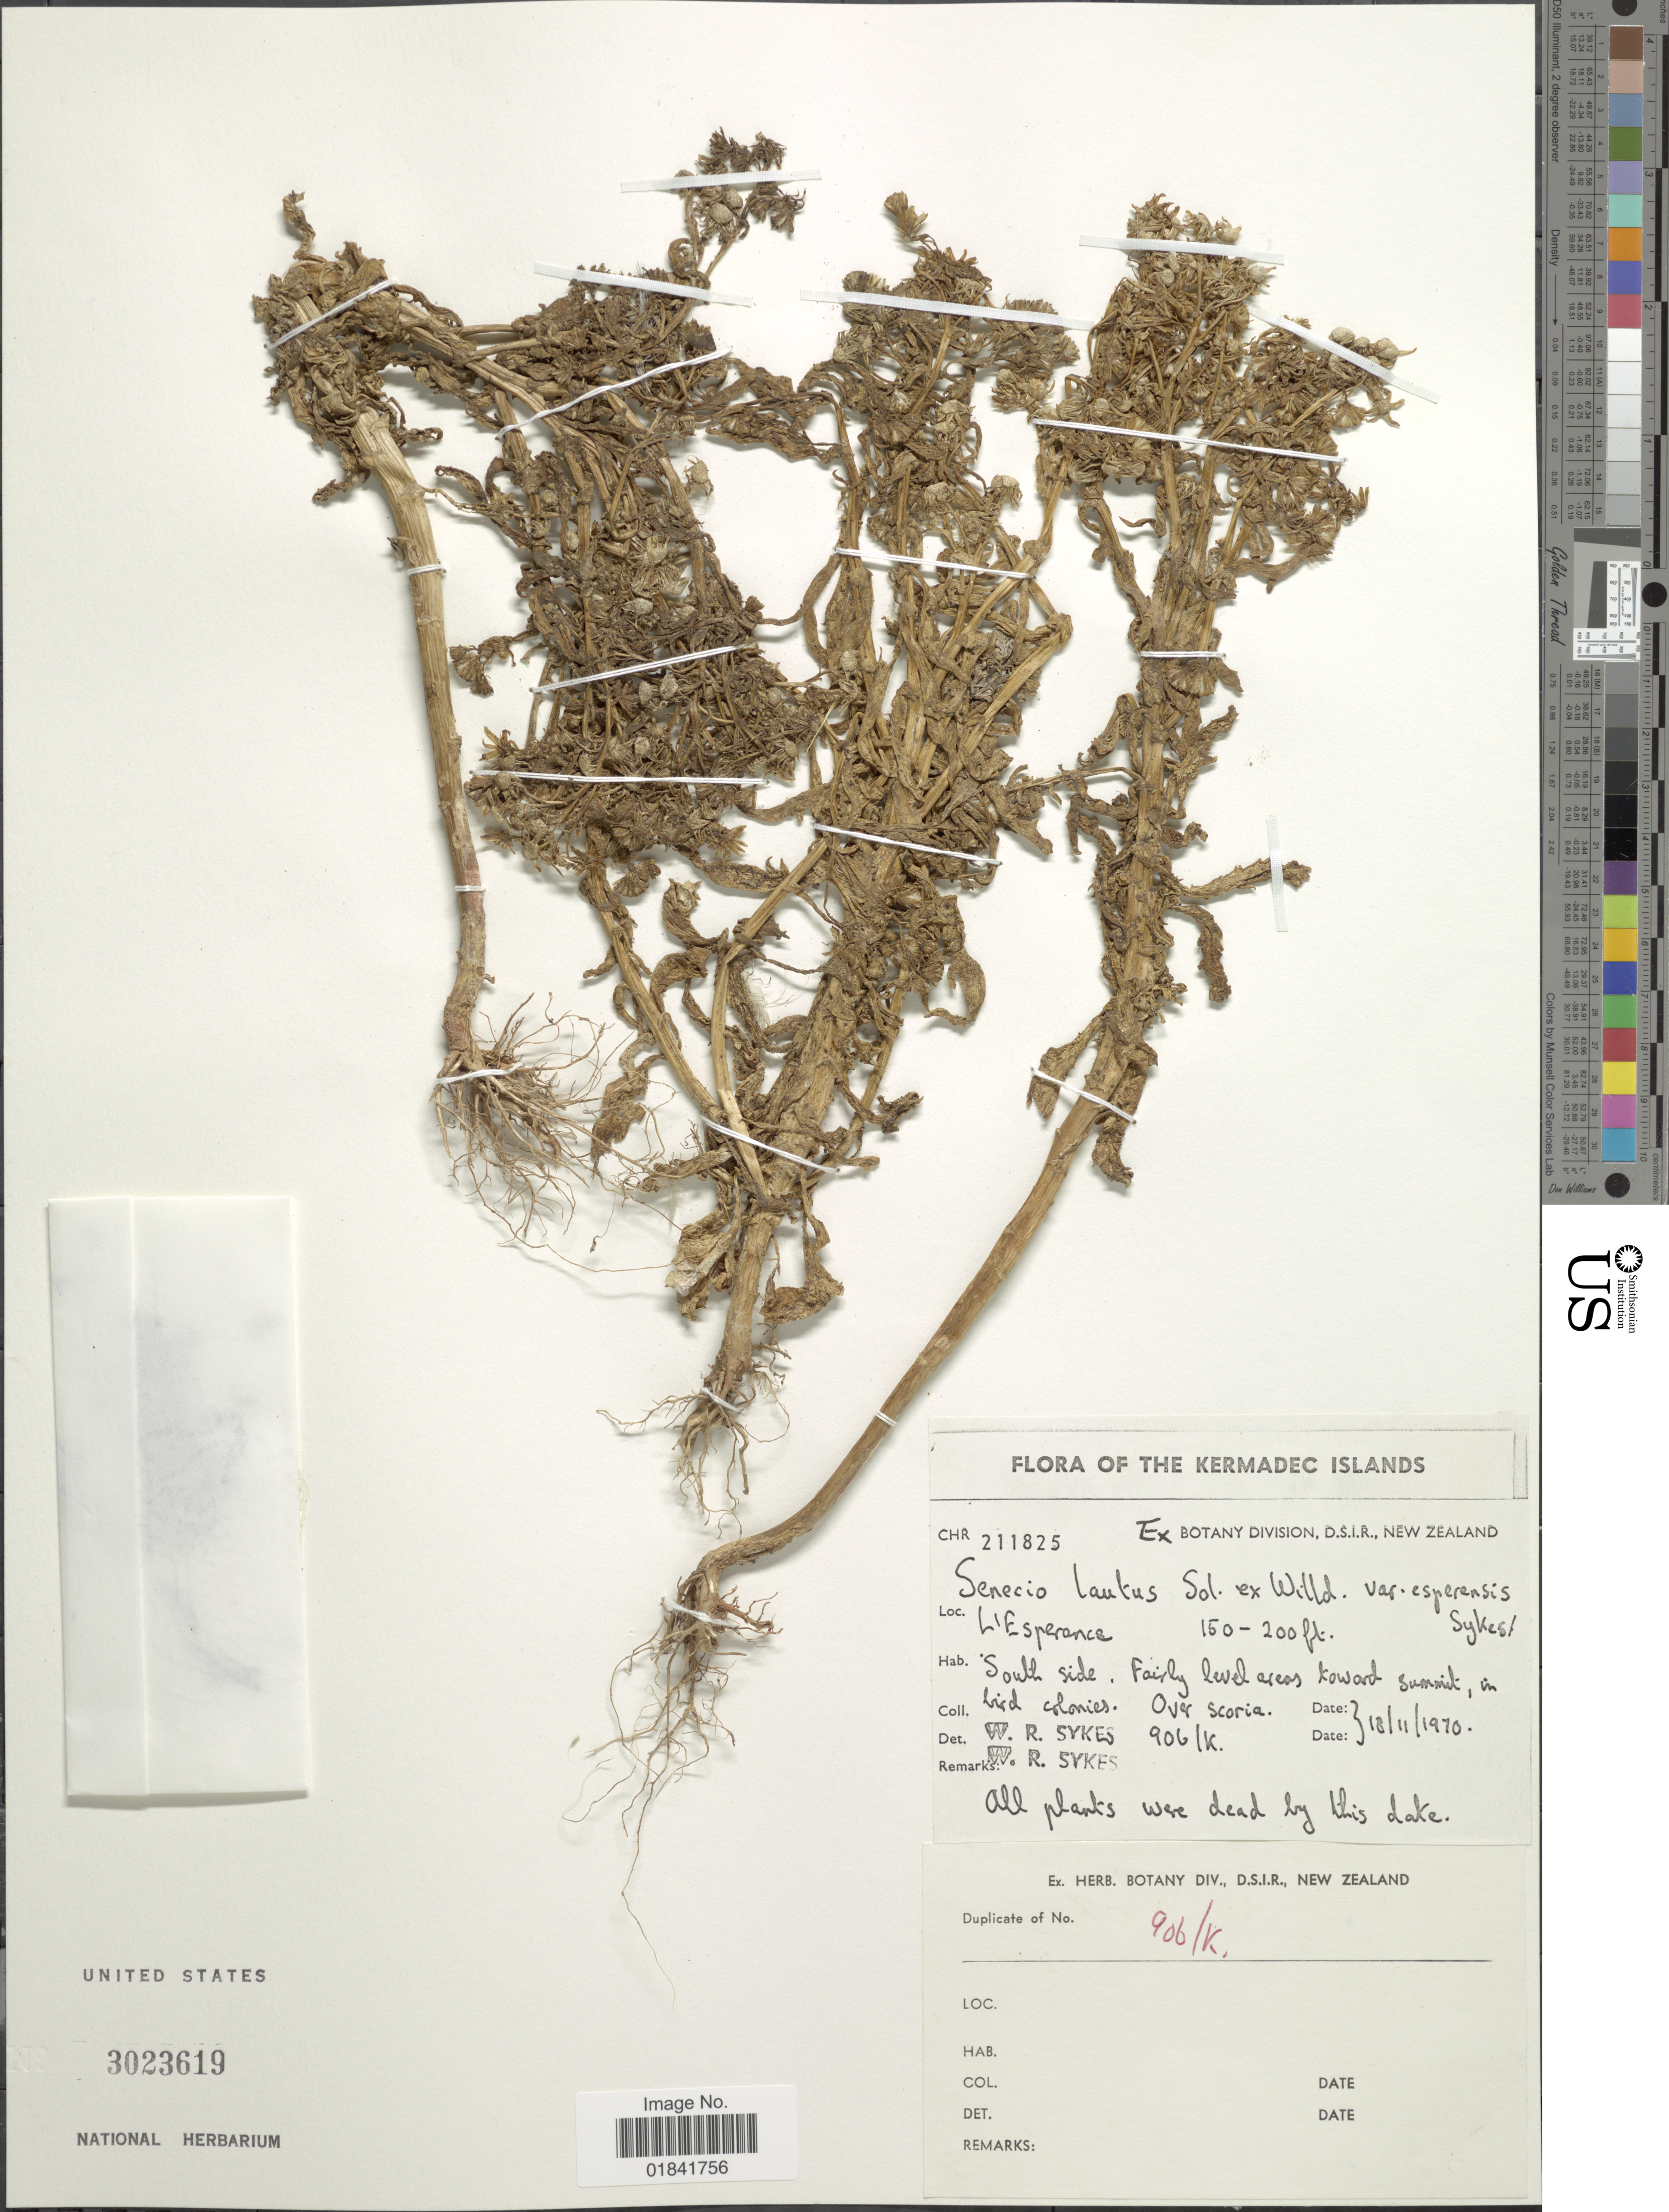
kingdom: Plantae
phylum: Tracheophyta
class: Magnoliopsida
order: Asterales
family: Asteraceae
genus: Senecio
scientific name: Senecio lautus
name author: Sol. ex G. Forst.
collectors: W. R. Sykes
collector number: CHR211825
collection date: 1970-11-18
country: New Zealand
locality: L'esperance [Lake hope] South side.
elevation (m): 46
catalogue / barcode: US 3023619